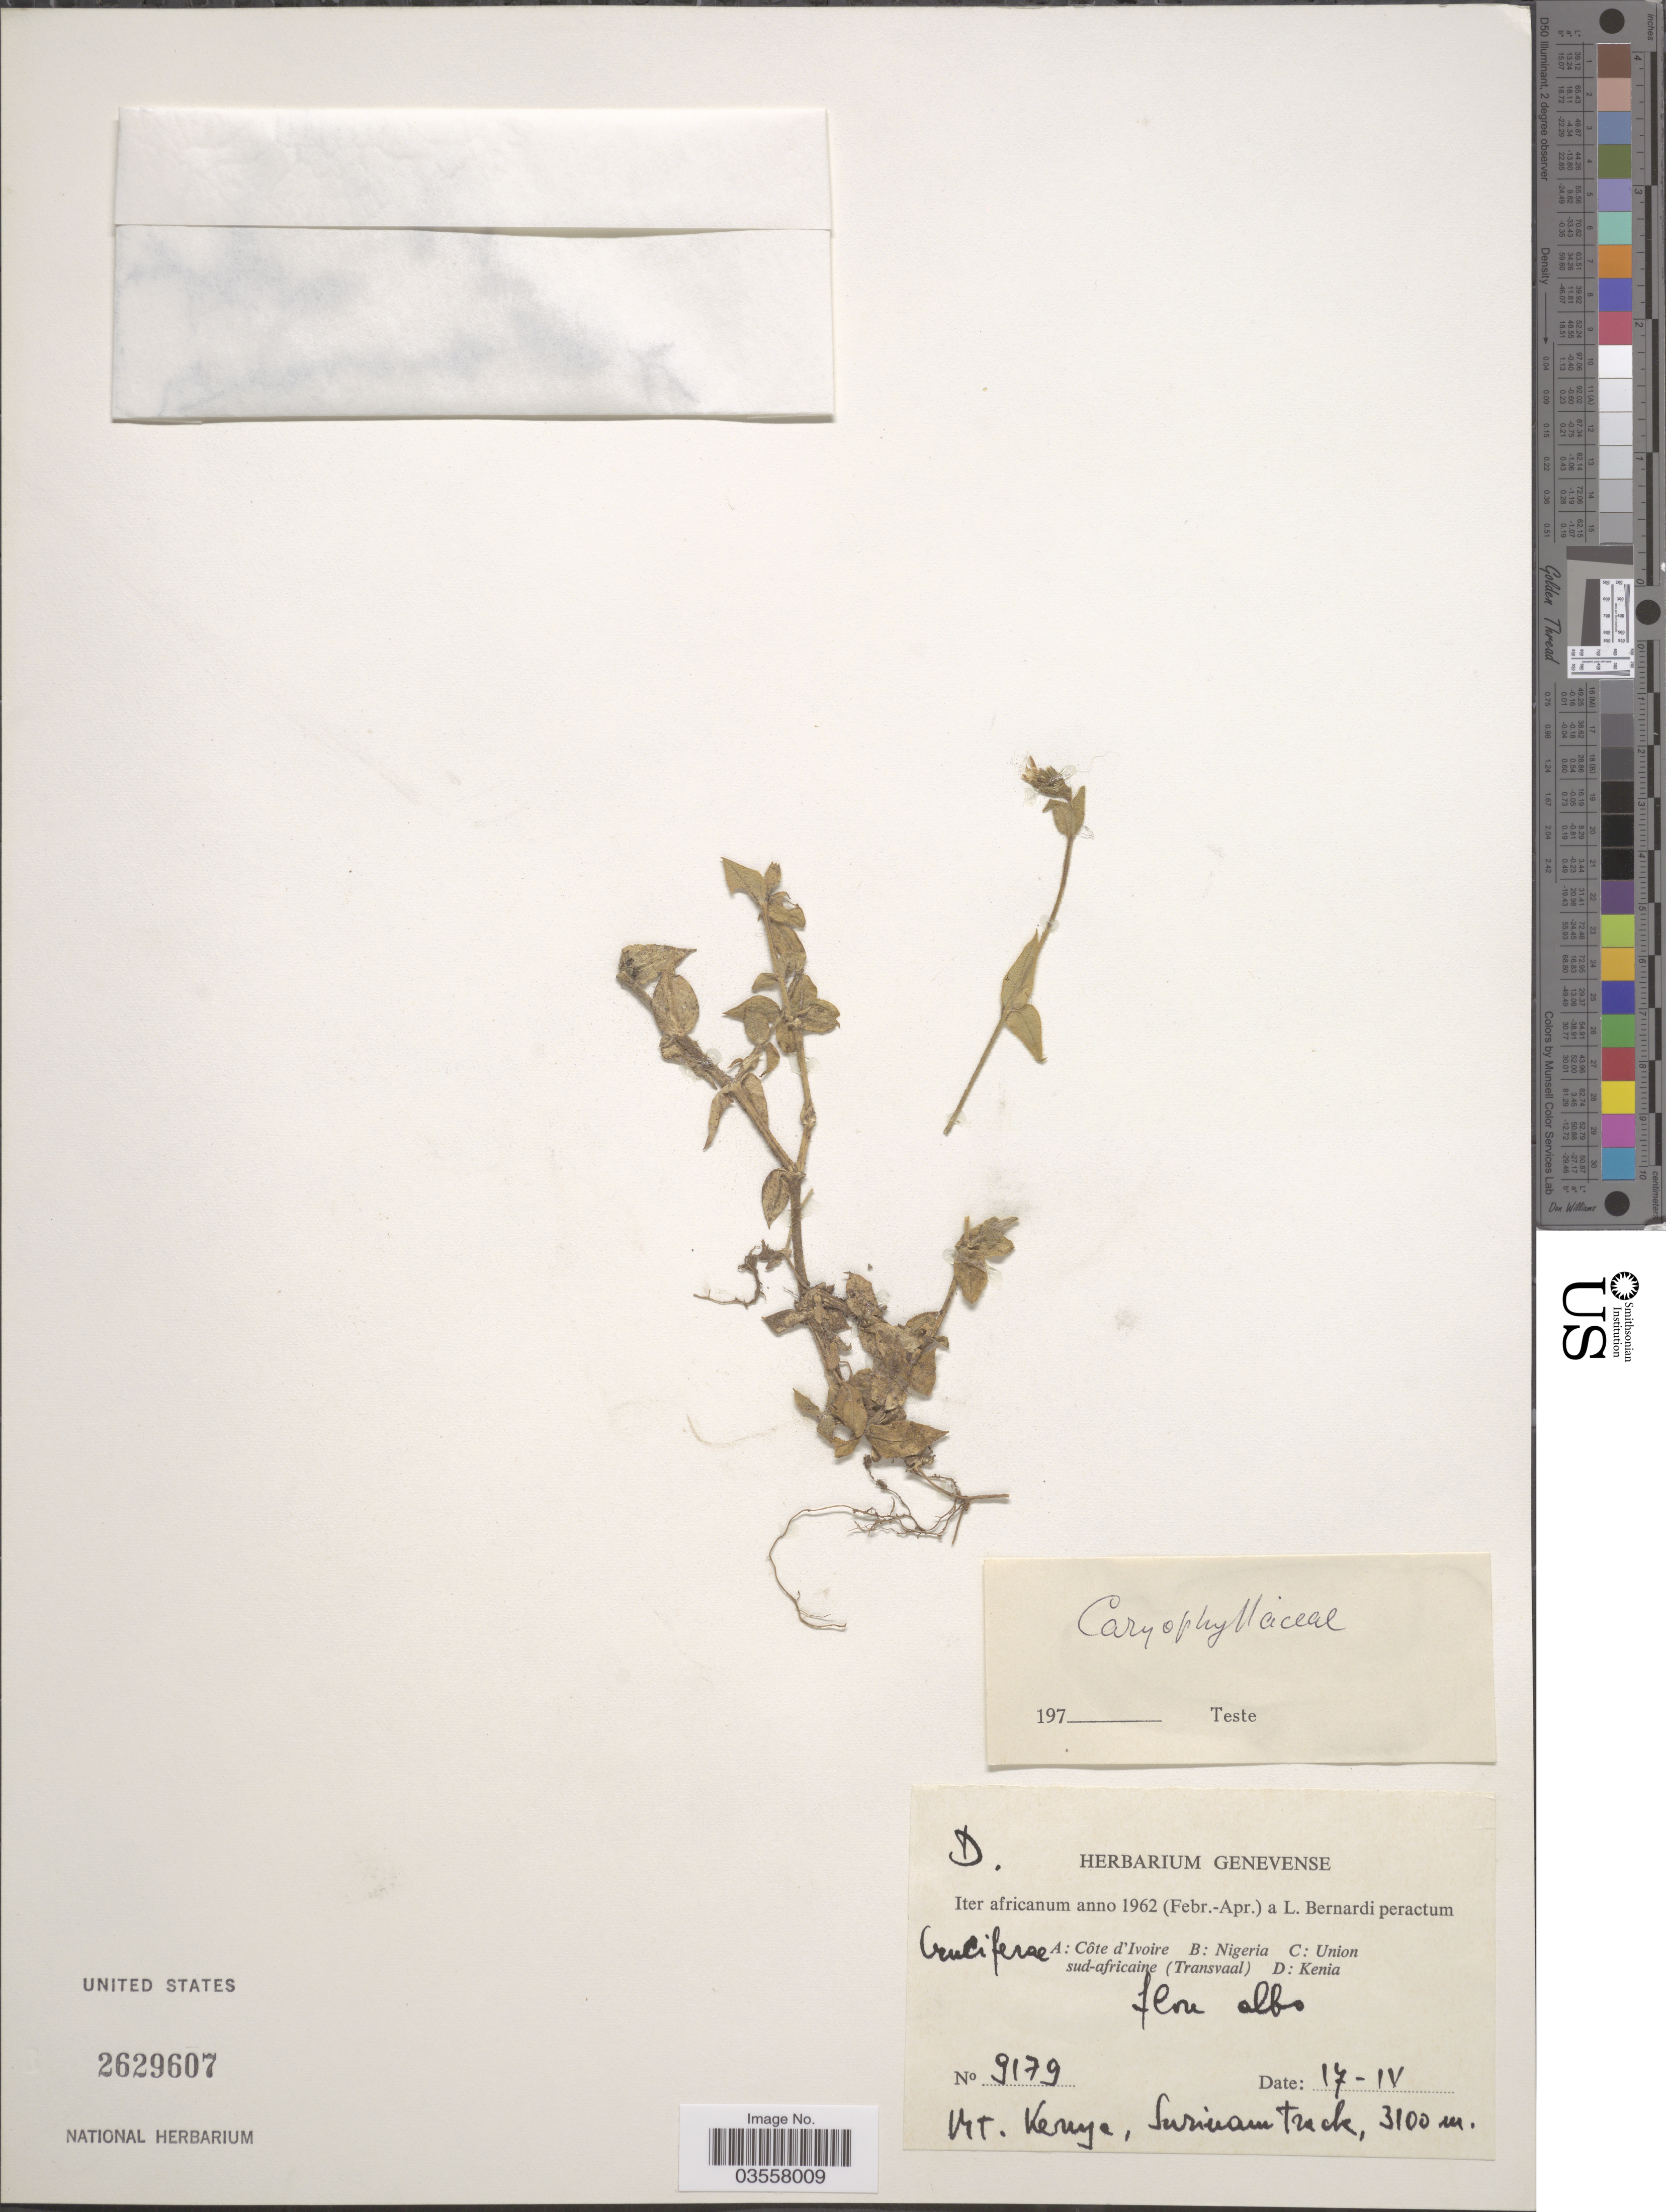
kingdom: Plantae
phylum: Tracheophyta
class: Magnoliopsida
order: Caryophyllales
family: Caryophyllaceae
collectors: L. Bernardi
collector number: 9179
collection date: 1962-04-17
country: Kenya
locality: Iter africanum. Mt. Kenya, Surinam Track.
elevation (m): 3100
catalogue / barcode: US 2629607